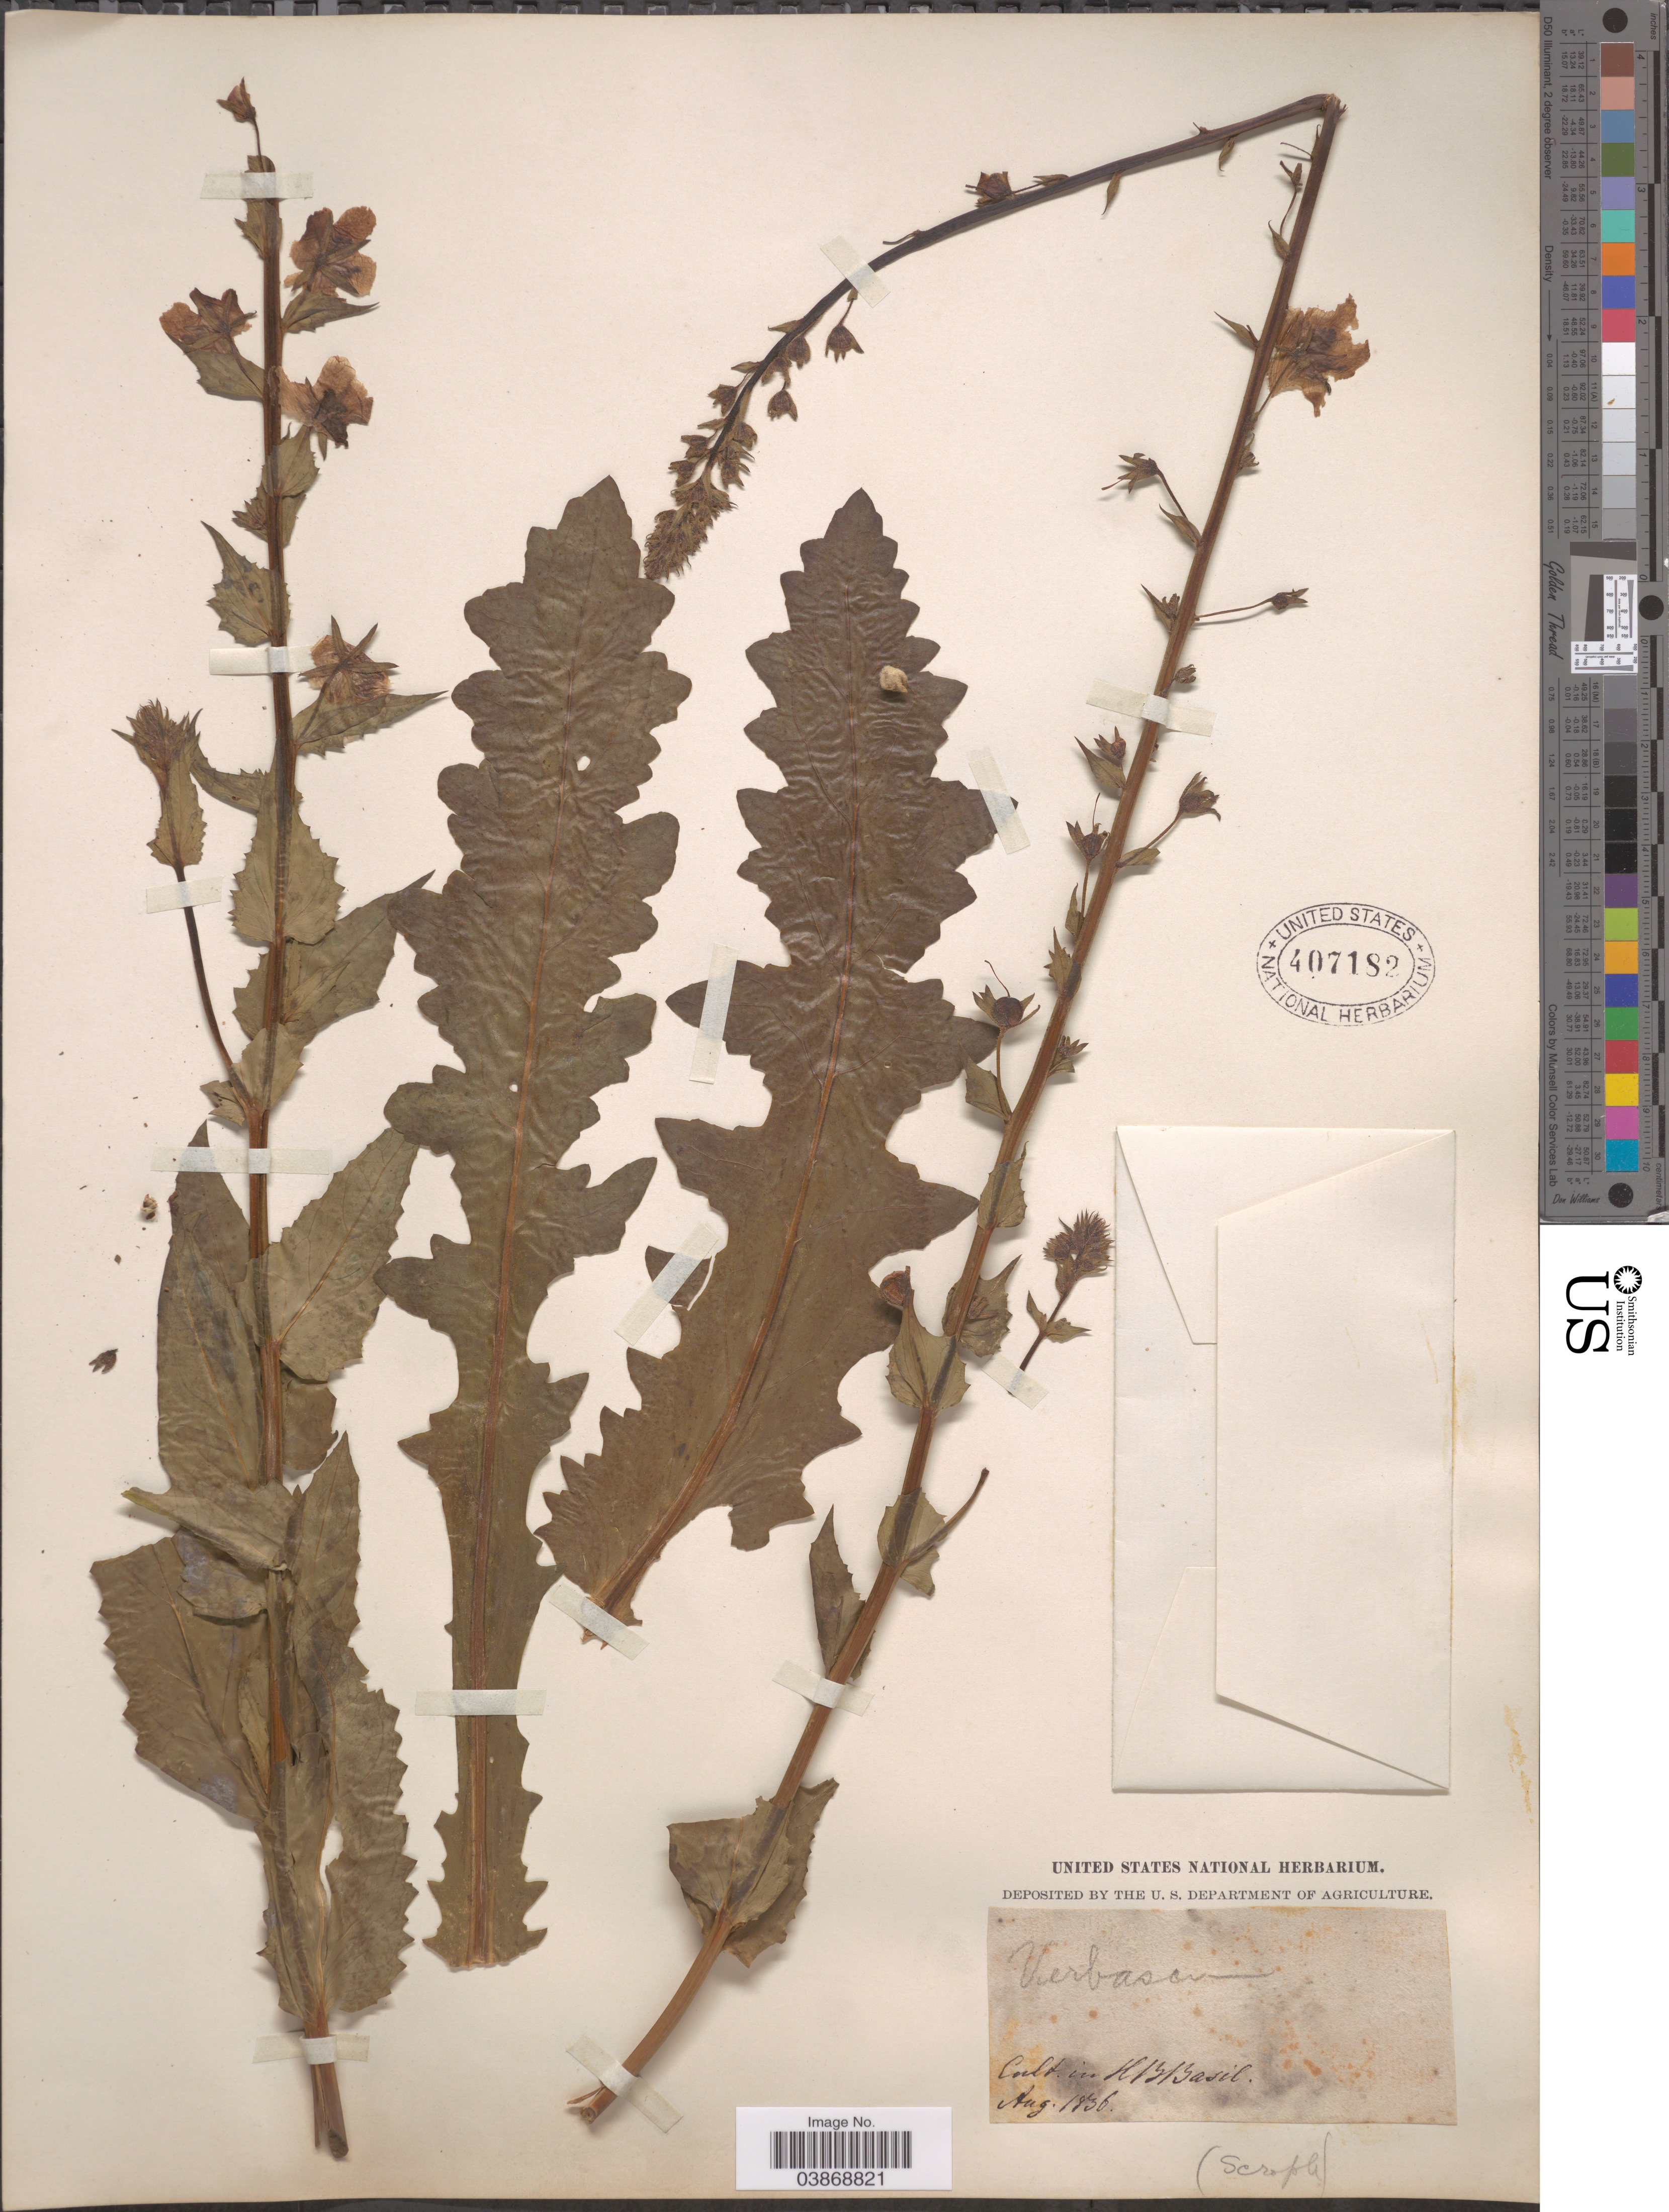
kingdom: Plantae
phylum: Tracheophyta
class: Magnoliopsida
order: Lamiales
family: Scrophulariaceae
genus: Verbascum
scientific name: Verbascum sp.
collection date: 1836-08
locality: Cult. in HB Basil.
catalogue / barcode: US 407182